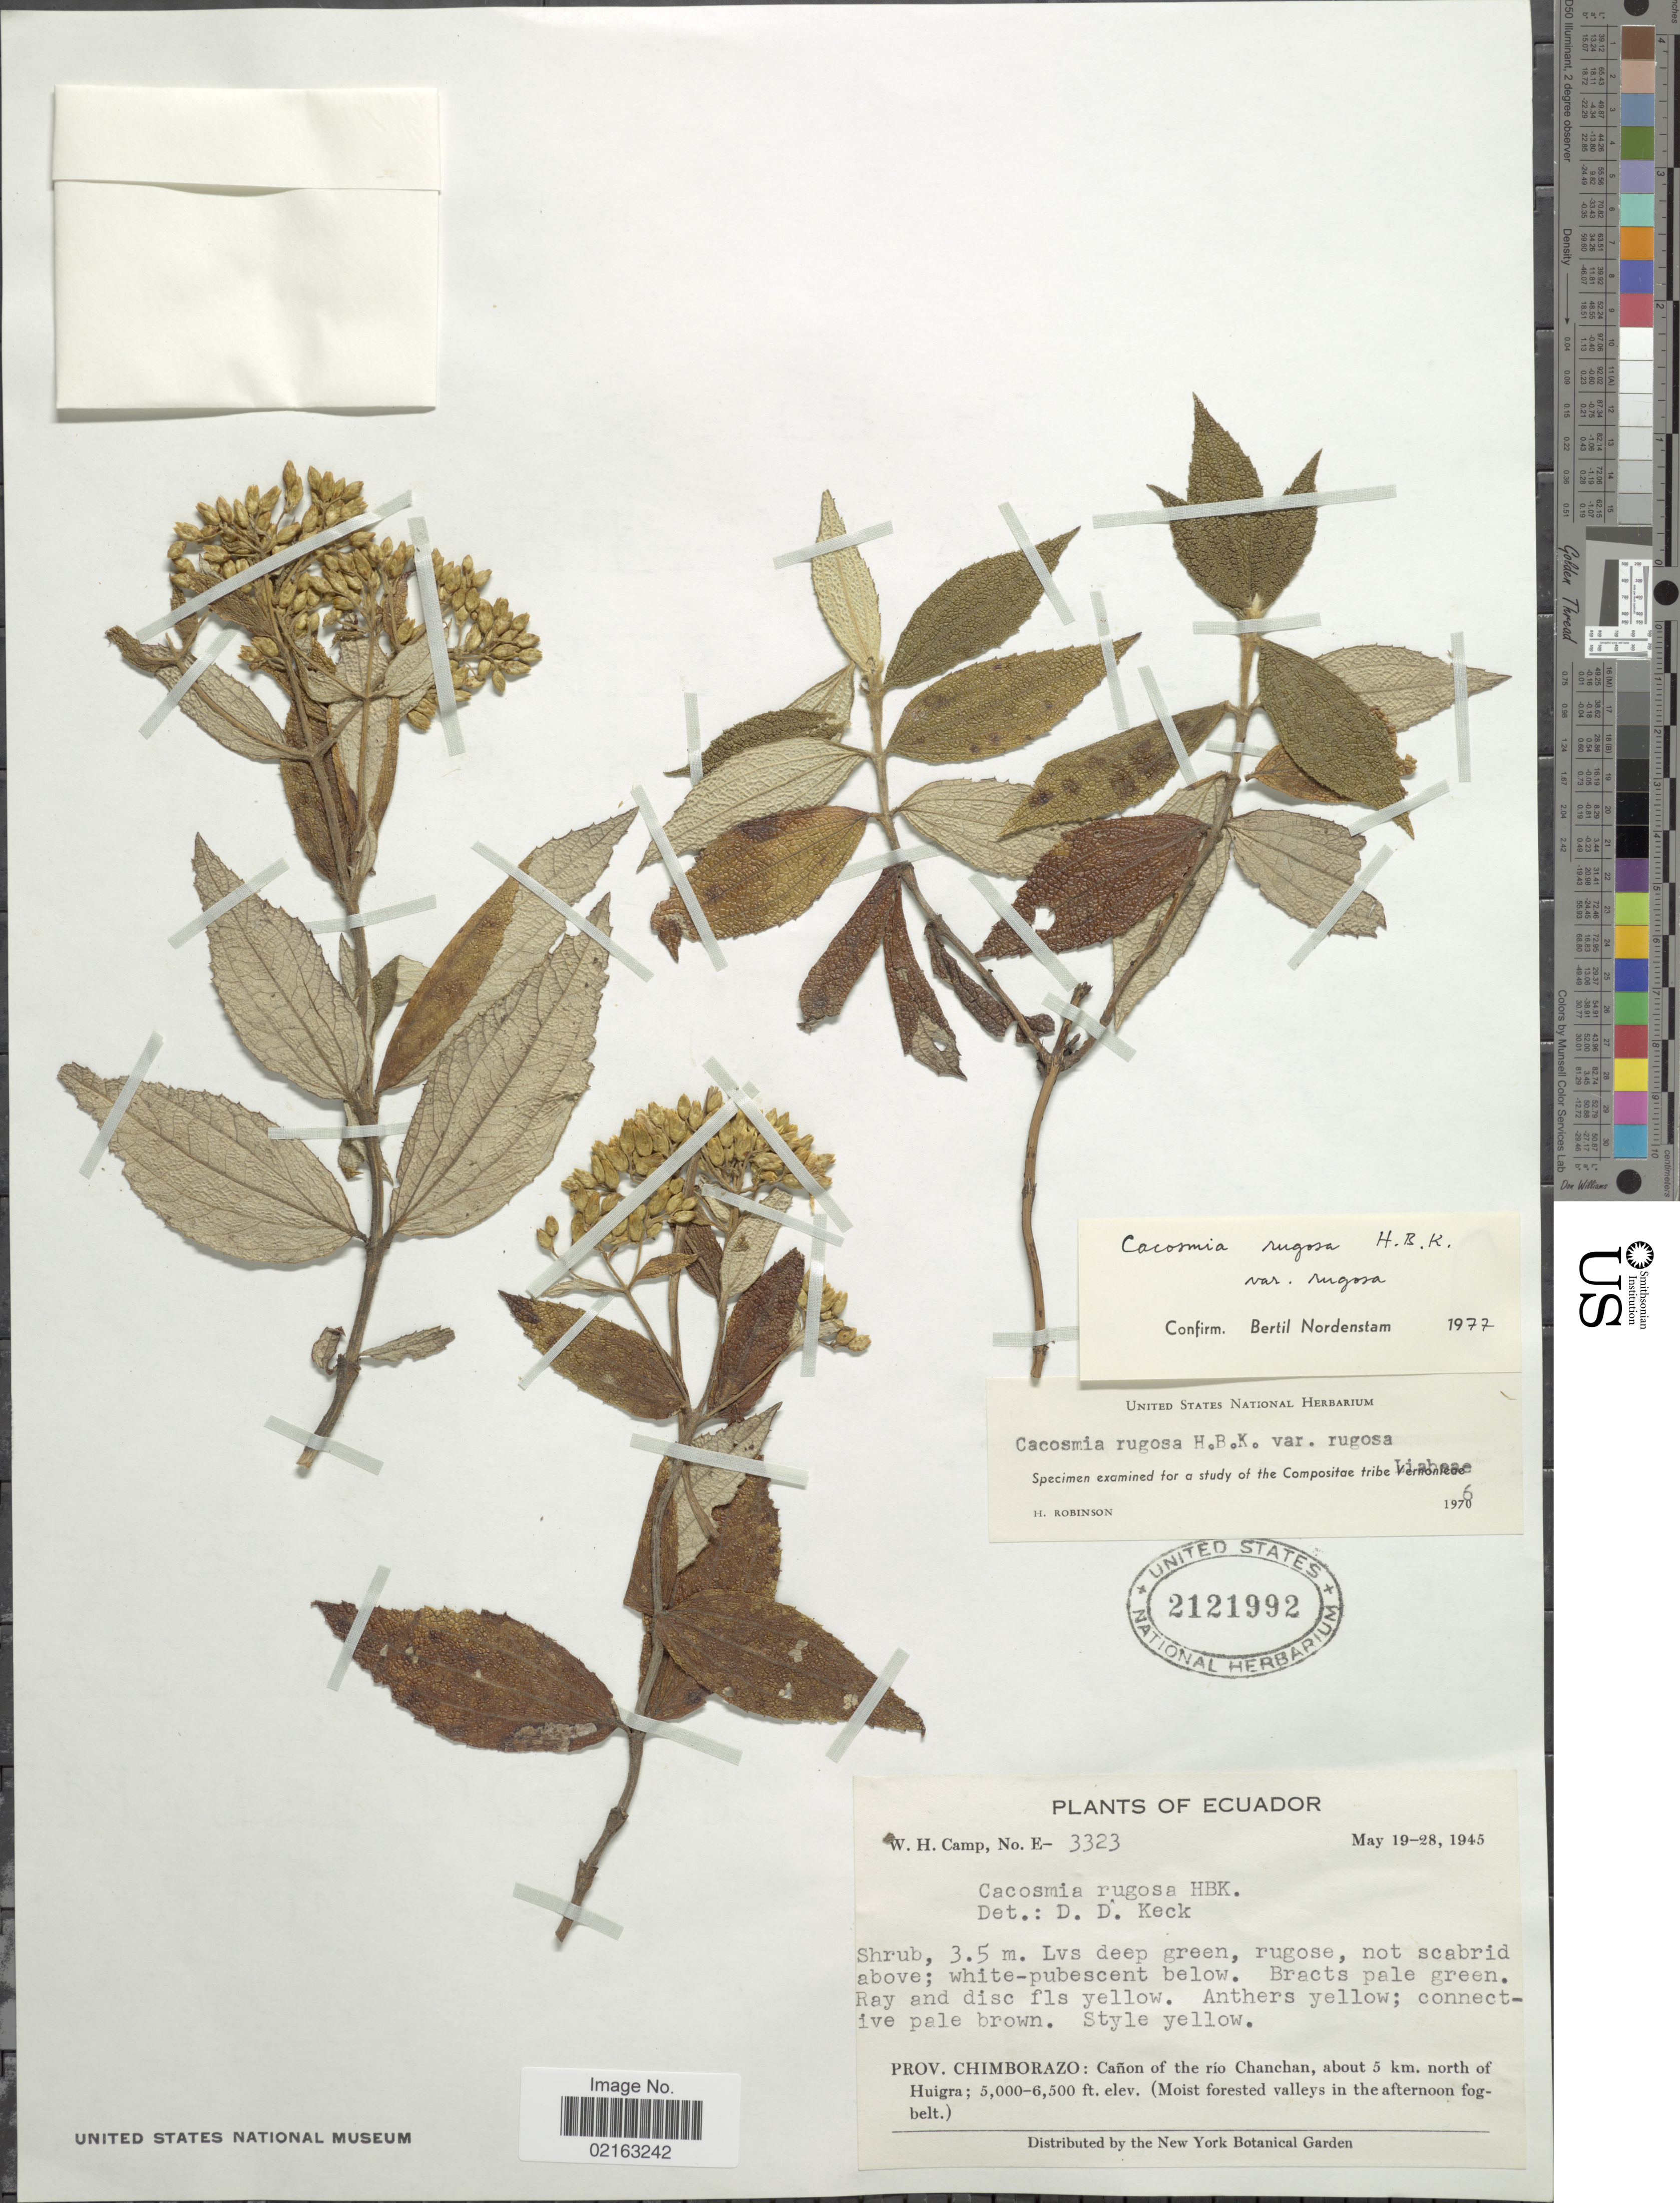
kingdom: Plantae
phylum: Tracheophyta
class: Magnoliopsida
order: Asterales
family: Asteraceae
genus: Cacosmia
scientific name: Cacosmia rugosa var. rugosa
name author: Kunth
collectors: W. H. Camp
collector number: E-3323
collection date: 1945-05-19/1945-05-28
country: Ecuador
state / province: Chimborazo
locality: Prov. Chimborazo: Cañon of the río Chanchan, about 5 km. north of Huigra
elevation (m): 1524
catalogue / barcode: US 2121992